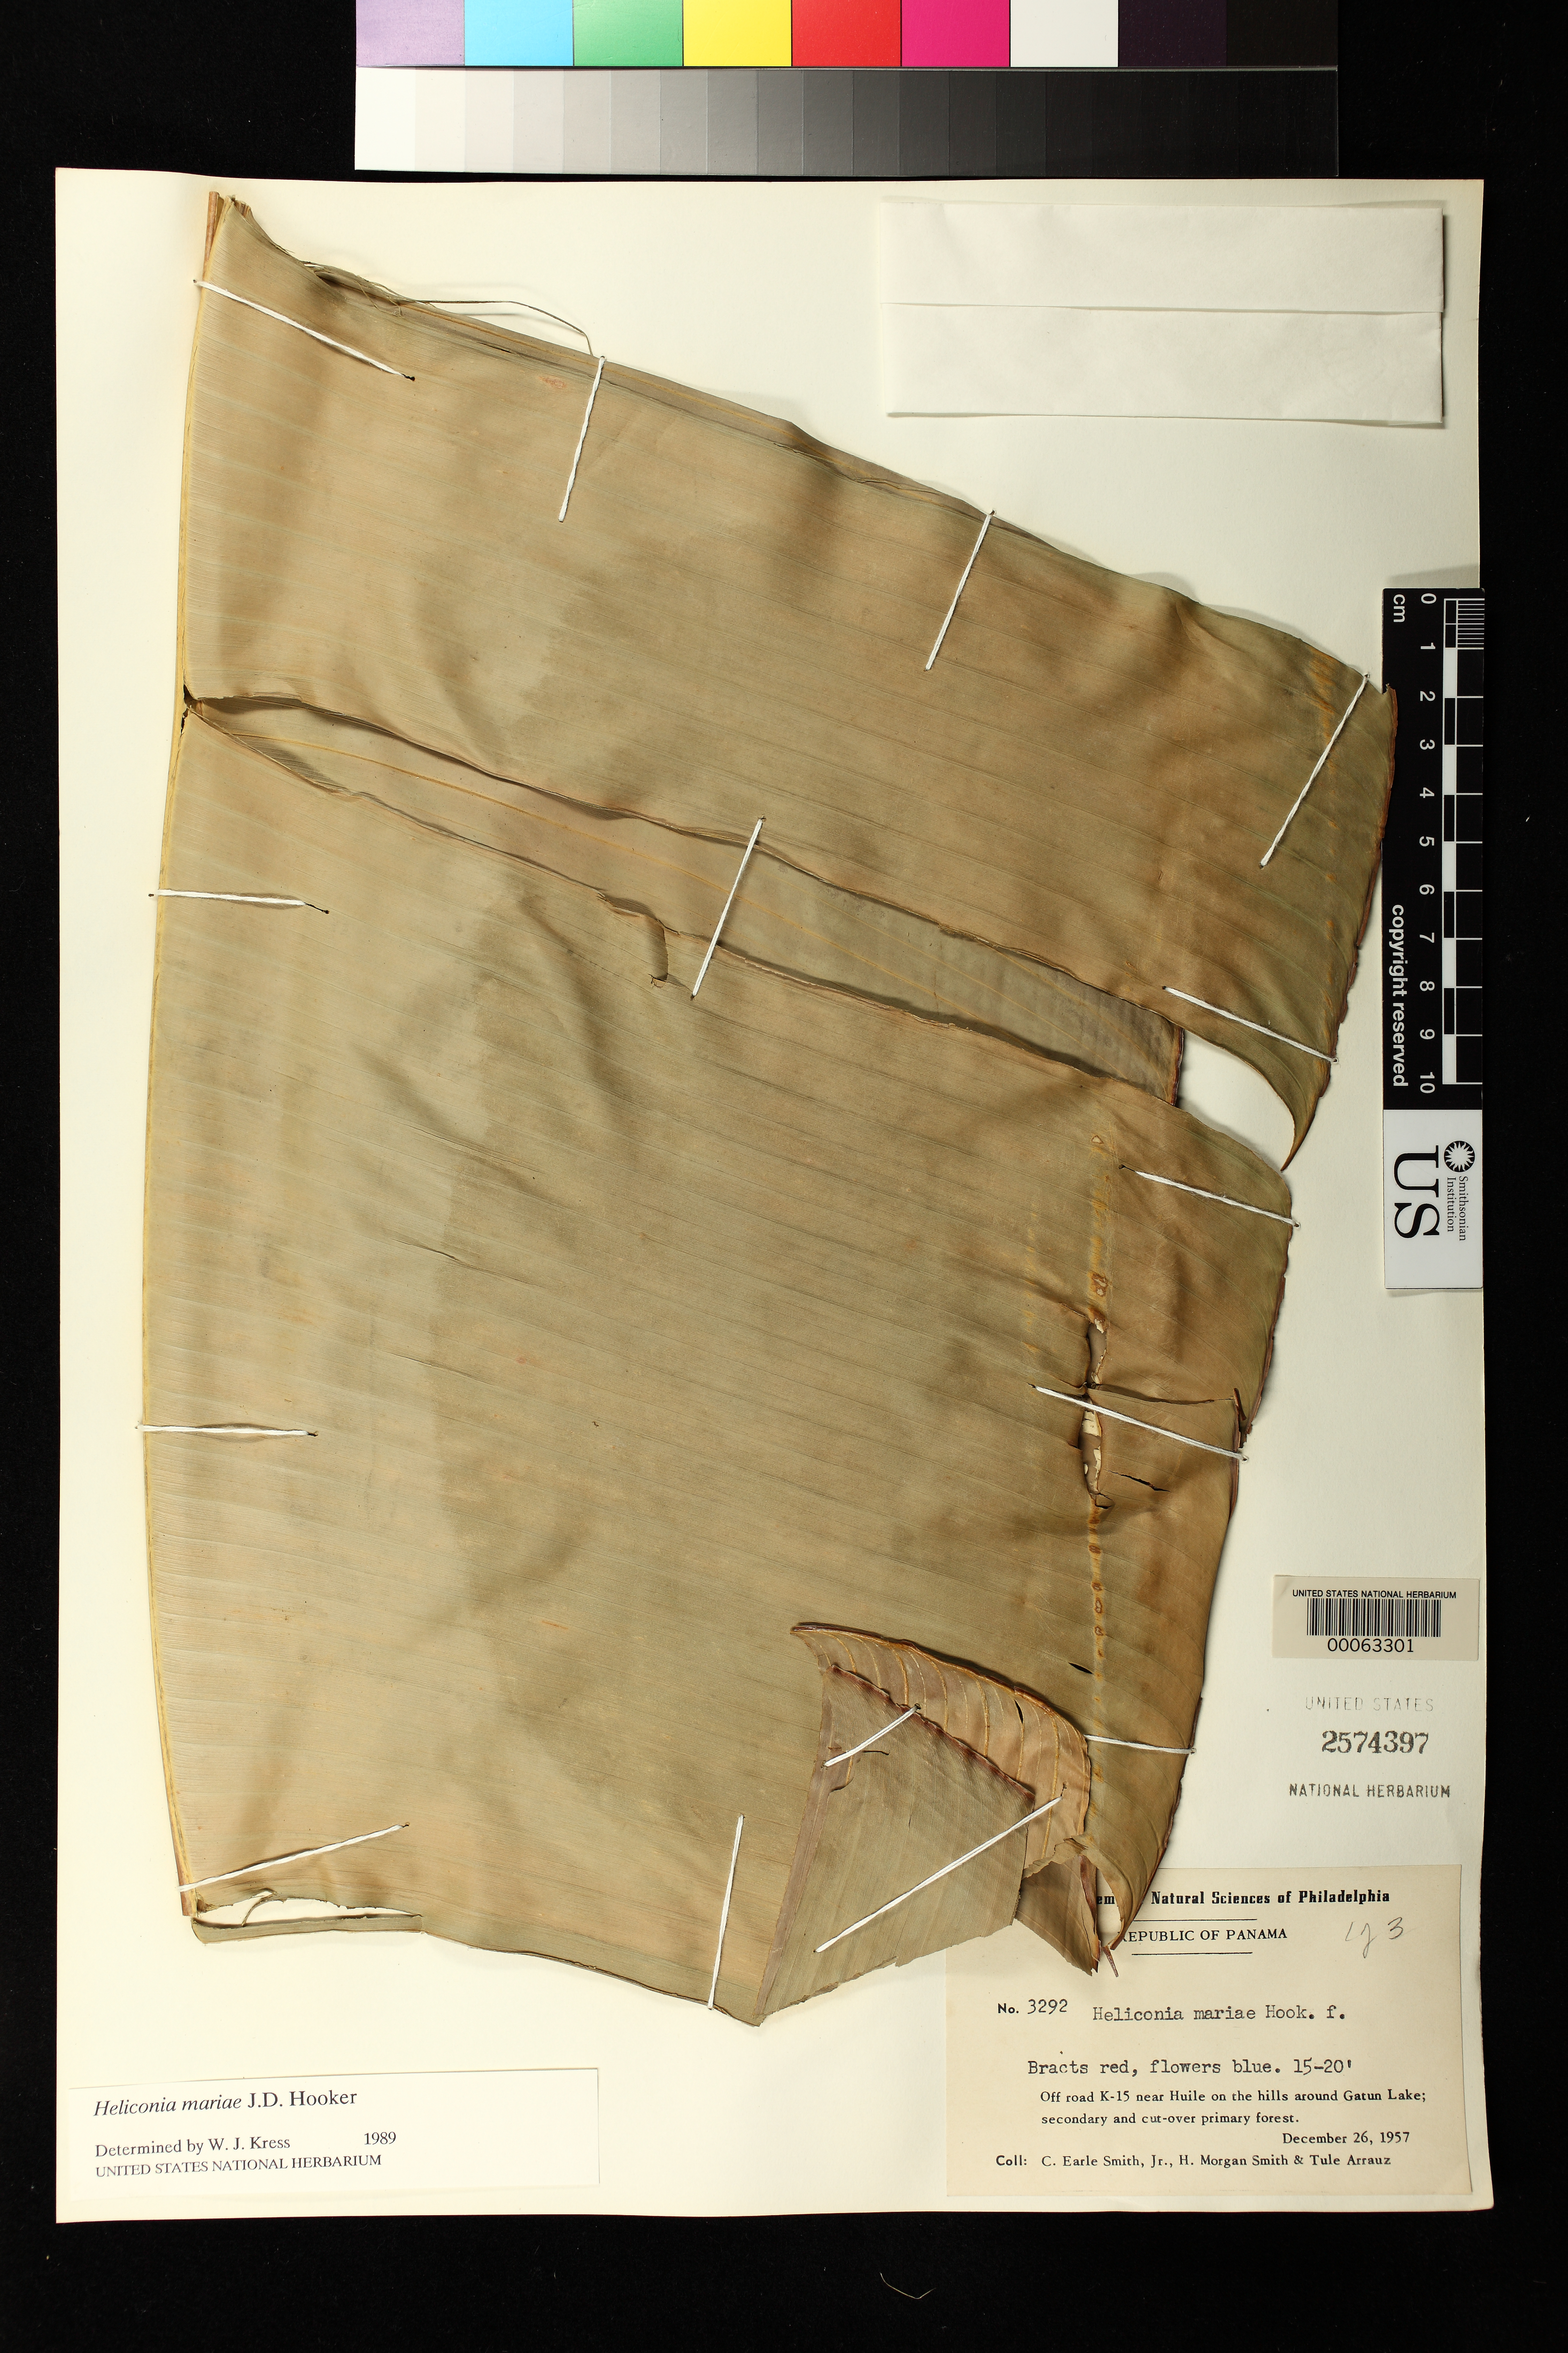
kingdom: Plantae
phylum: Tracheophyta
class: Liliopsida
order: Zingiberales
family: Heliconiaceae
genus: Heliconia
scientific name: Heliconia mariae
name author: Hook. f.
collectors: C. E. Smith Jr. & H. M. Smith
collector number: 3292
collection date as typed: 26 Dec 1957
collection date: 1957-12-26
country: Panama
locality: Off road k-15 near Huile on hills around Gatun Lake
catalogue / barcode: US 2574397